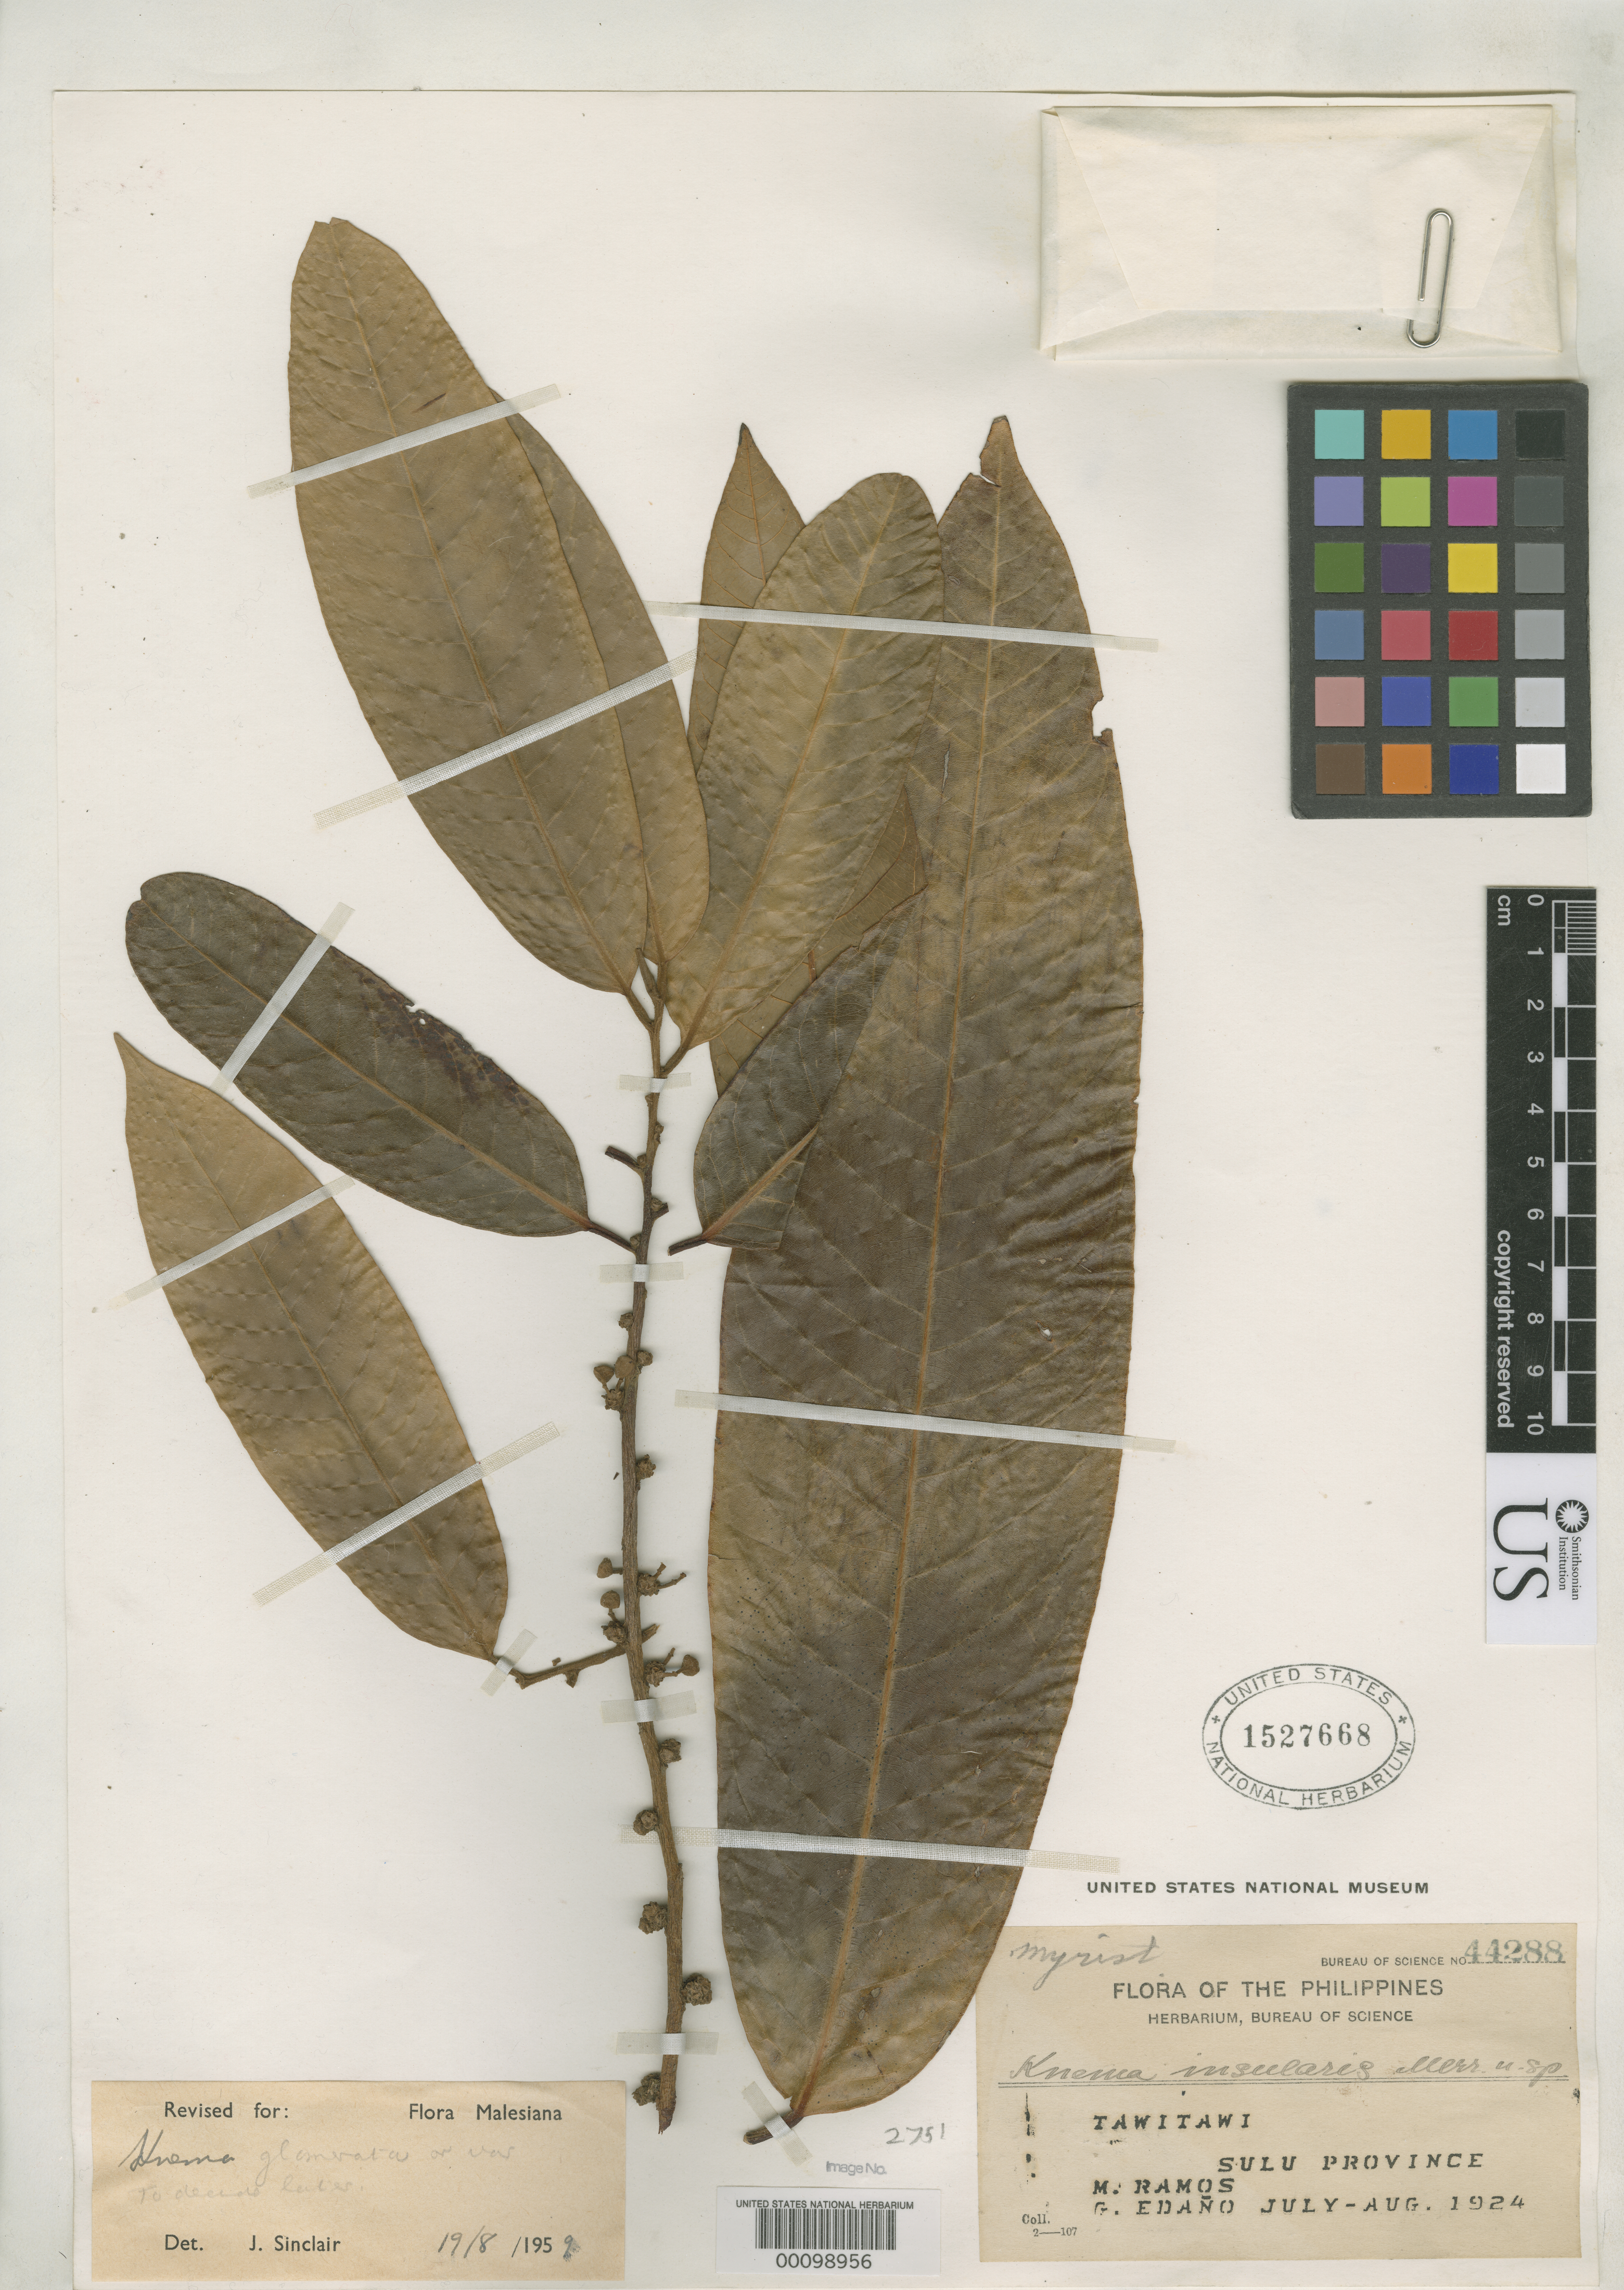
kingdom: Plantae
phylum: Tracheophyta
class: Magnoliopsida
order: Magnoliales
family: Myristicaceae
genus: Knema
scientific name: Knema insularis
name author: Merr.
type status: Isotype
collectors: M. Ramos & G. E. Edaño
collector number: Bur. Sci. 44288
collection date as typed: Jul 1924 to -- Aug 1924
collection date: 1924-07/1924-08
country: Philippines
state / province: Muslim Mindanao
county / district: Sulu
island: Tawitawi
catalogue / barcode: US 1527668